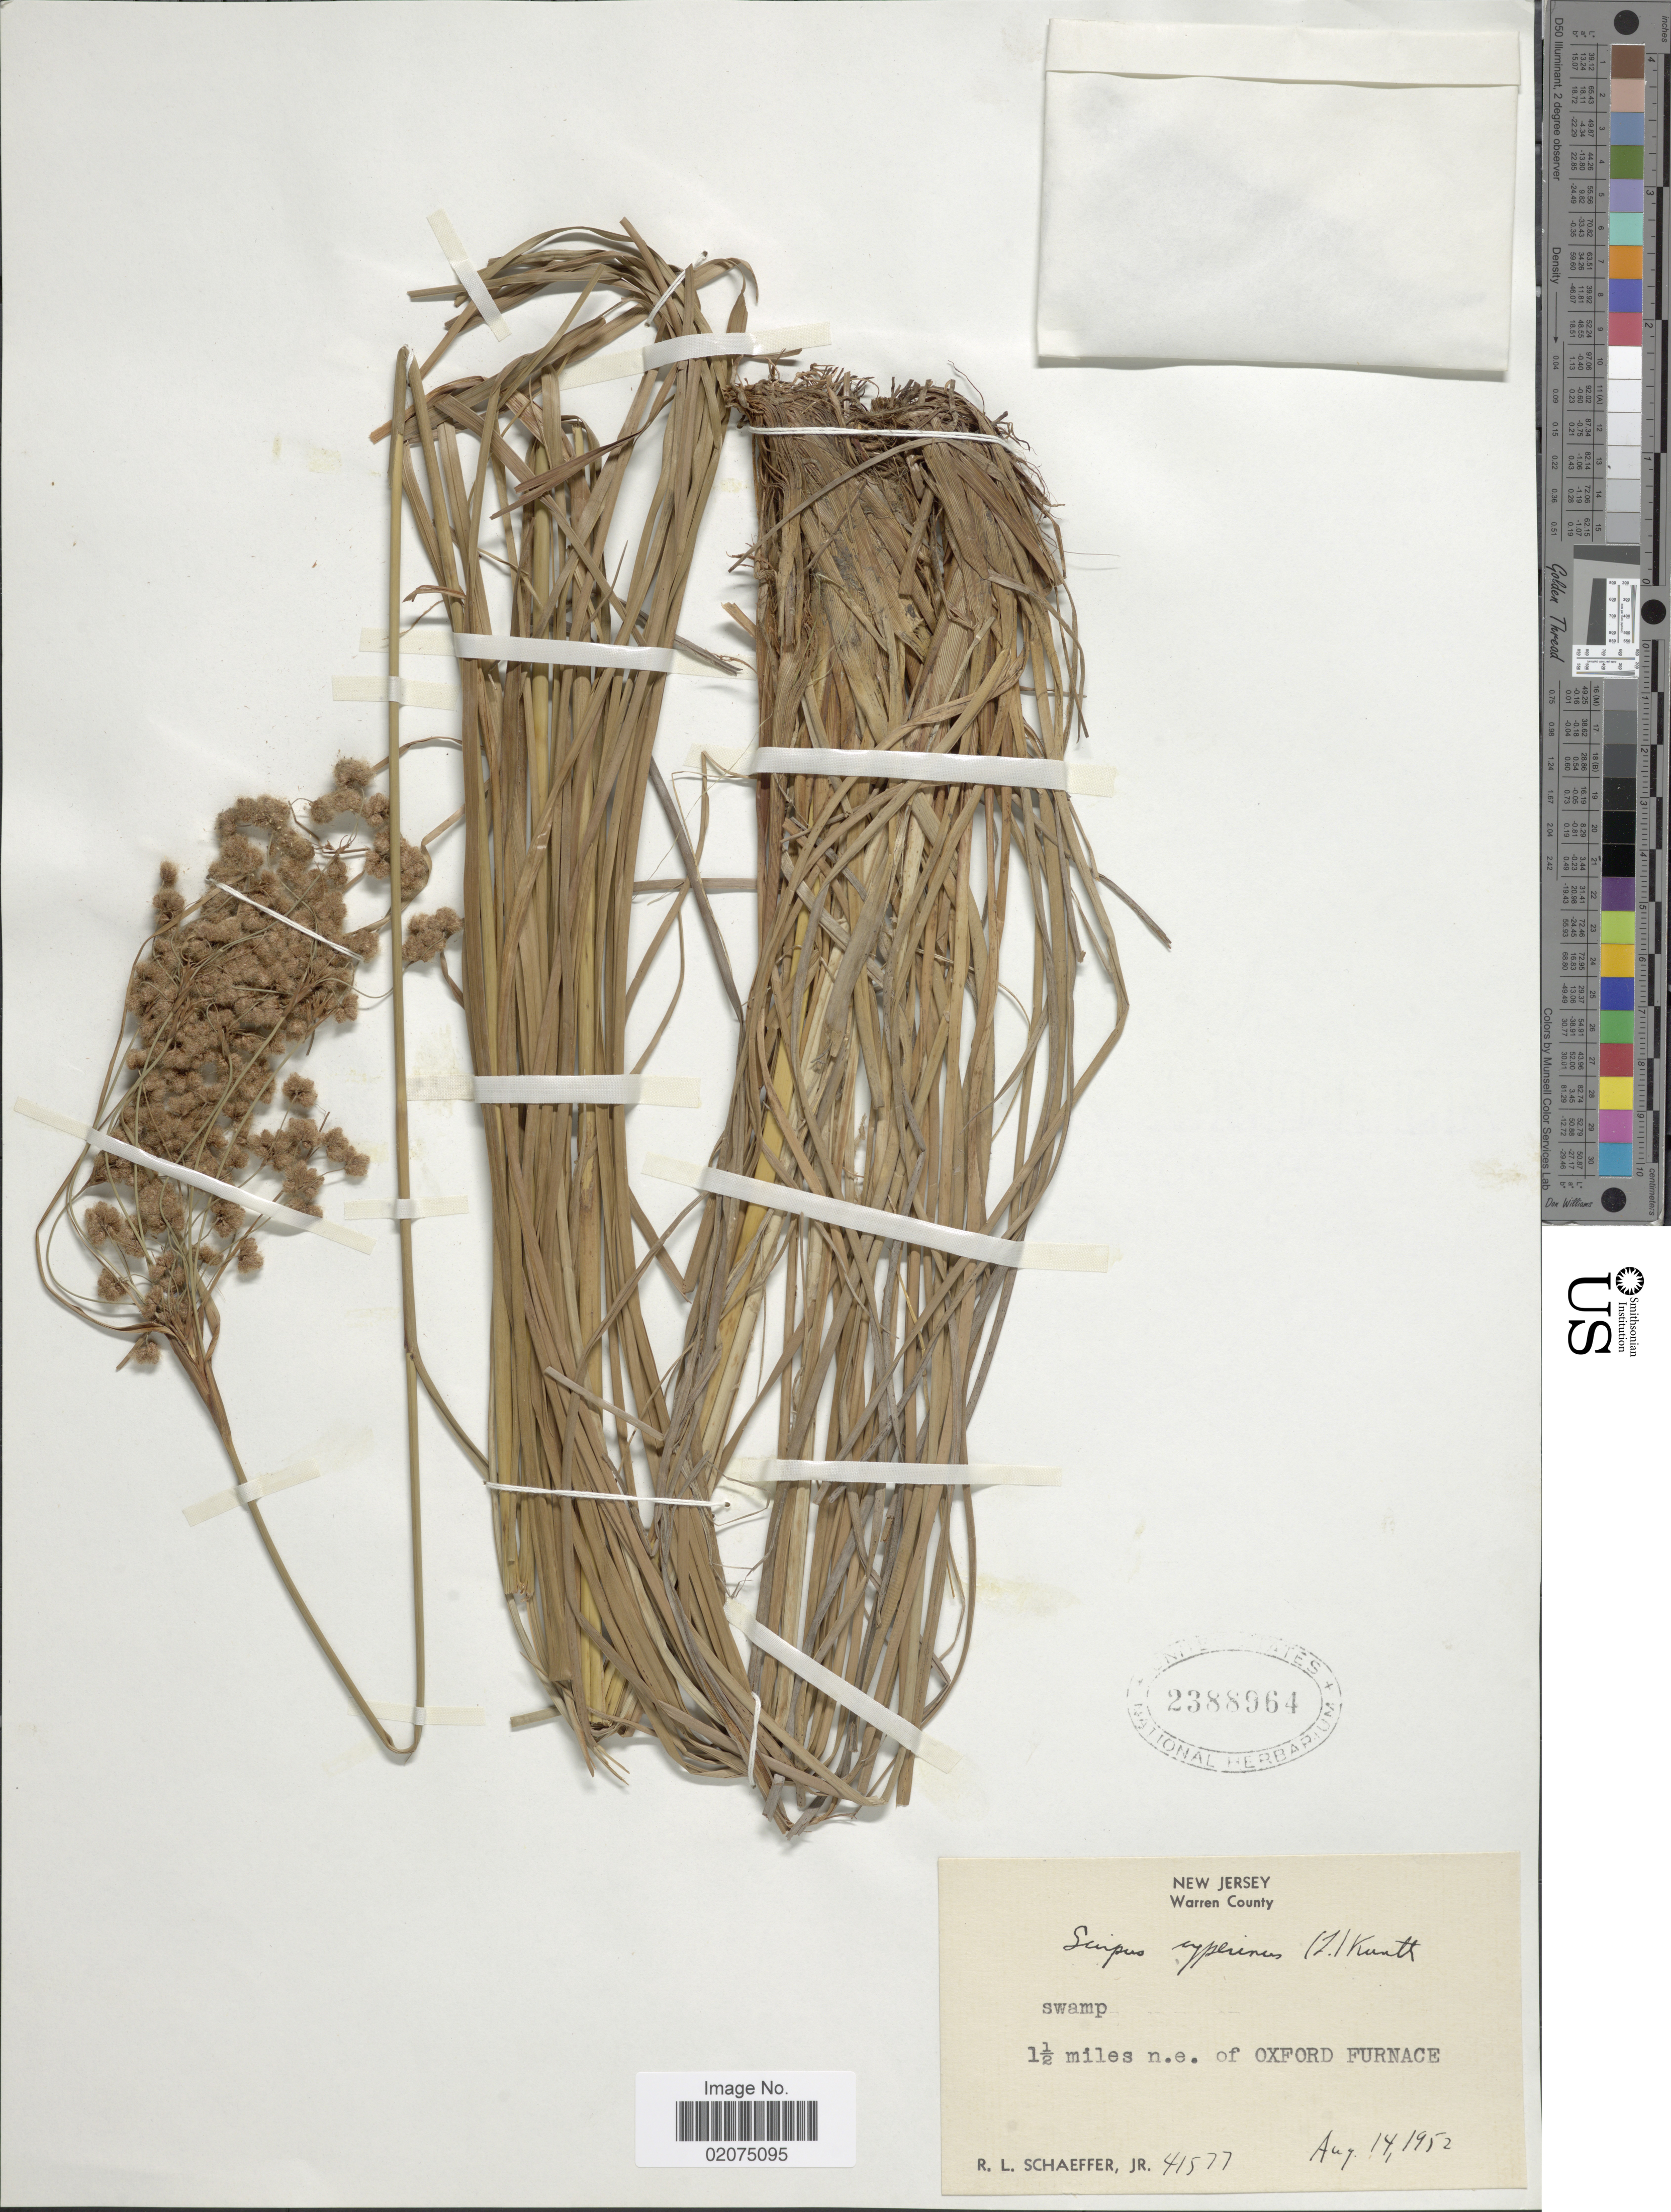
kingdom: Plantae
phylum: Tracheophyta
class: Liliopsida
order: Poales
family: Cyperaceae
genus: Scirpus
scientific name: Scirpus cyperinus (L.) Kunth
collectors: R. L. Schaeffer Jr.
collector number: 41577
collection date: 1952-08-14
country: United States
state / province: New Jersey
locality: Warren County, 1½ miles n.e. of Oxford Furnace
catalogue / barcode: US 2388964